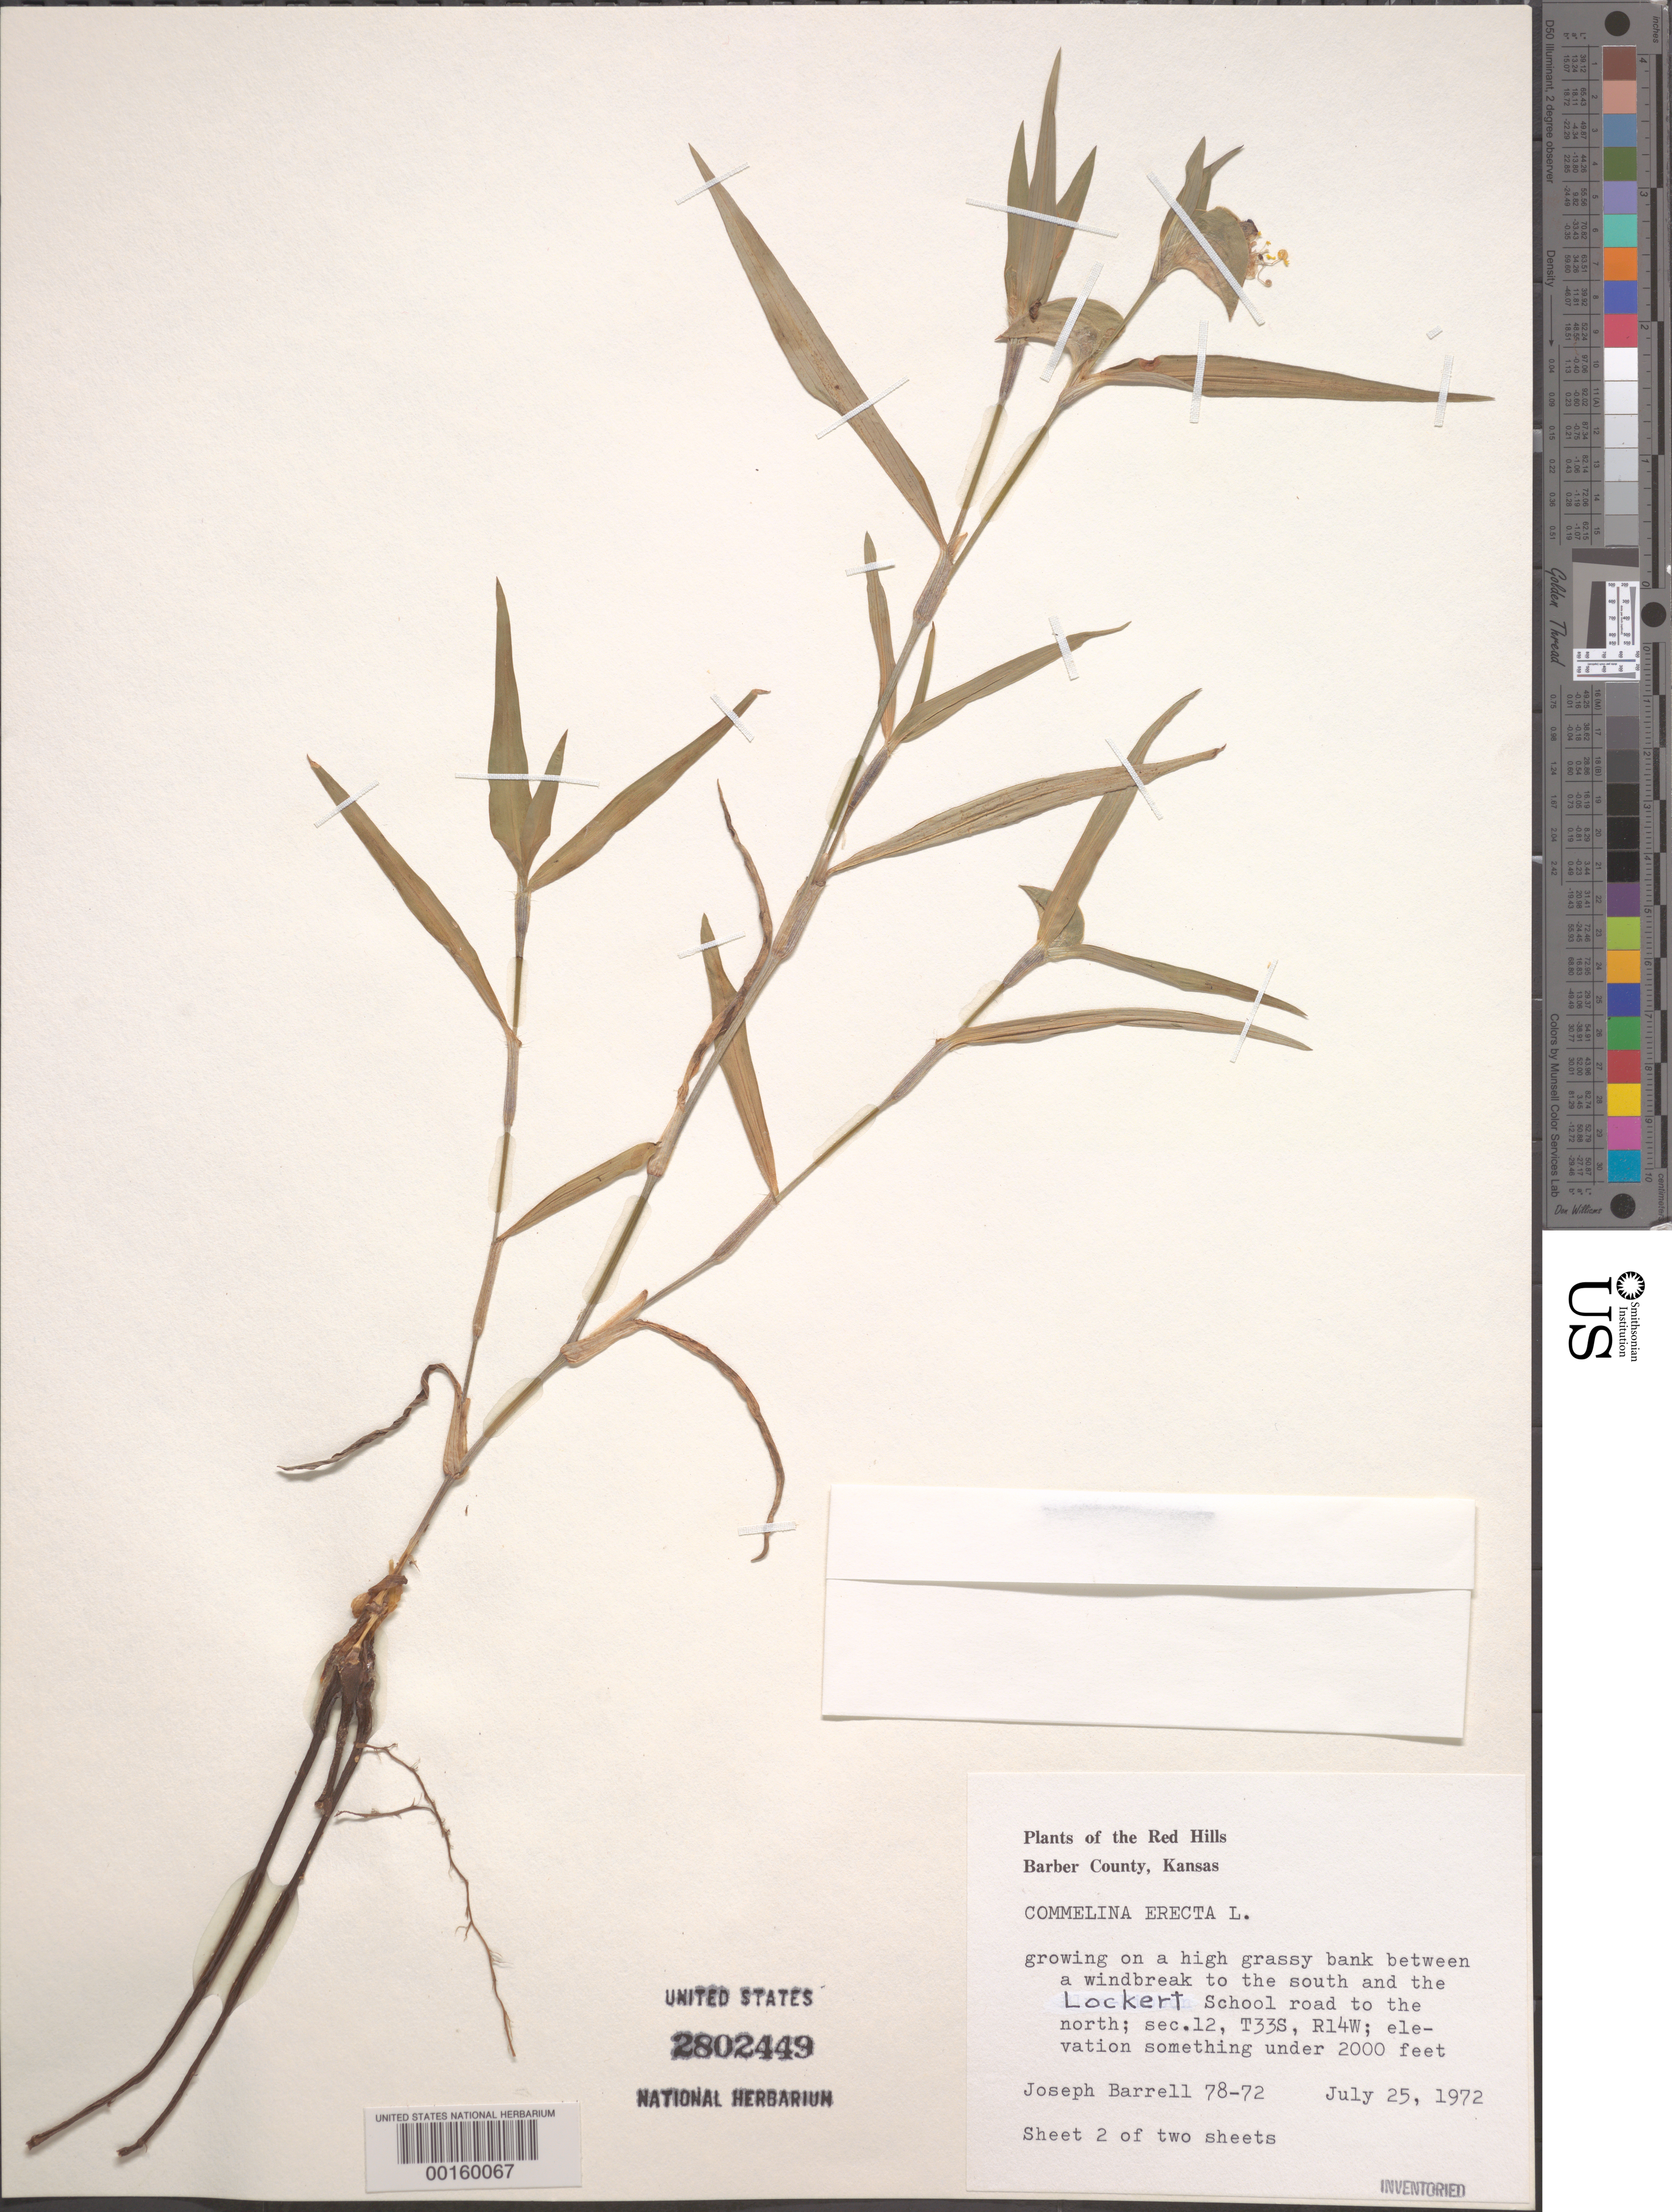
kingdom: Plantae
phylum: Tracheophyta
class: Liliopsida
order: Commelinales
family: Commelinaceae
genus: Commelina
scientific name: Commelina erecta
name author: L.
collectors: J. Barrell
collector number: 78-72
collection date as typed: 25 Jul 1972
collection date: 1972-07-25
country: United States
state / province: Kansas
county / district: Barber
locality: S of lockert school road sec. 12, t33s, r14w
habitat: High grassy bank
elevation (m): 610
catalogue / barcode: US 2802449